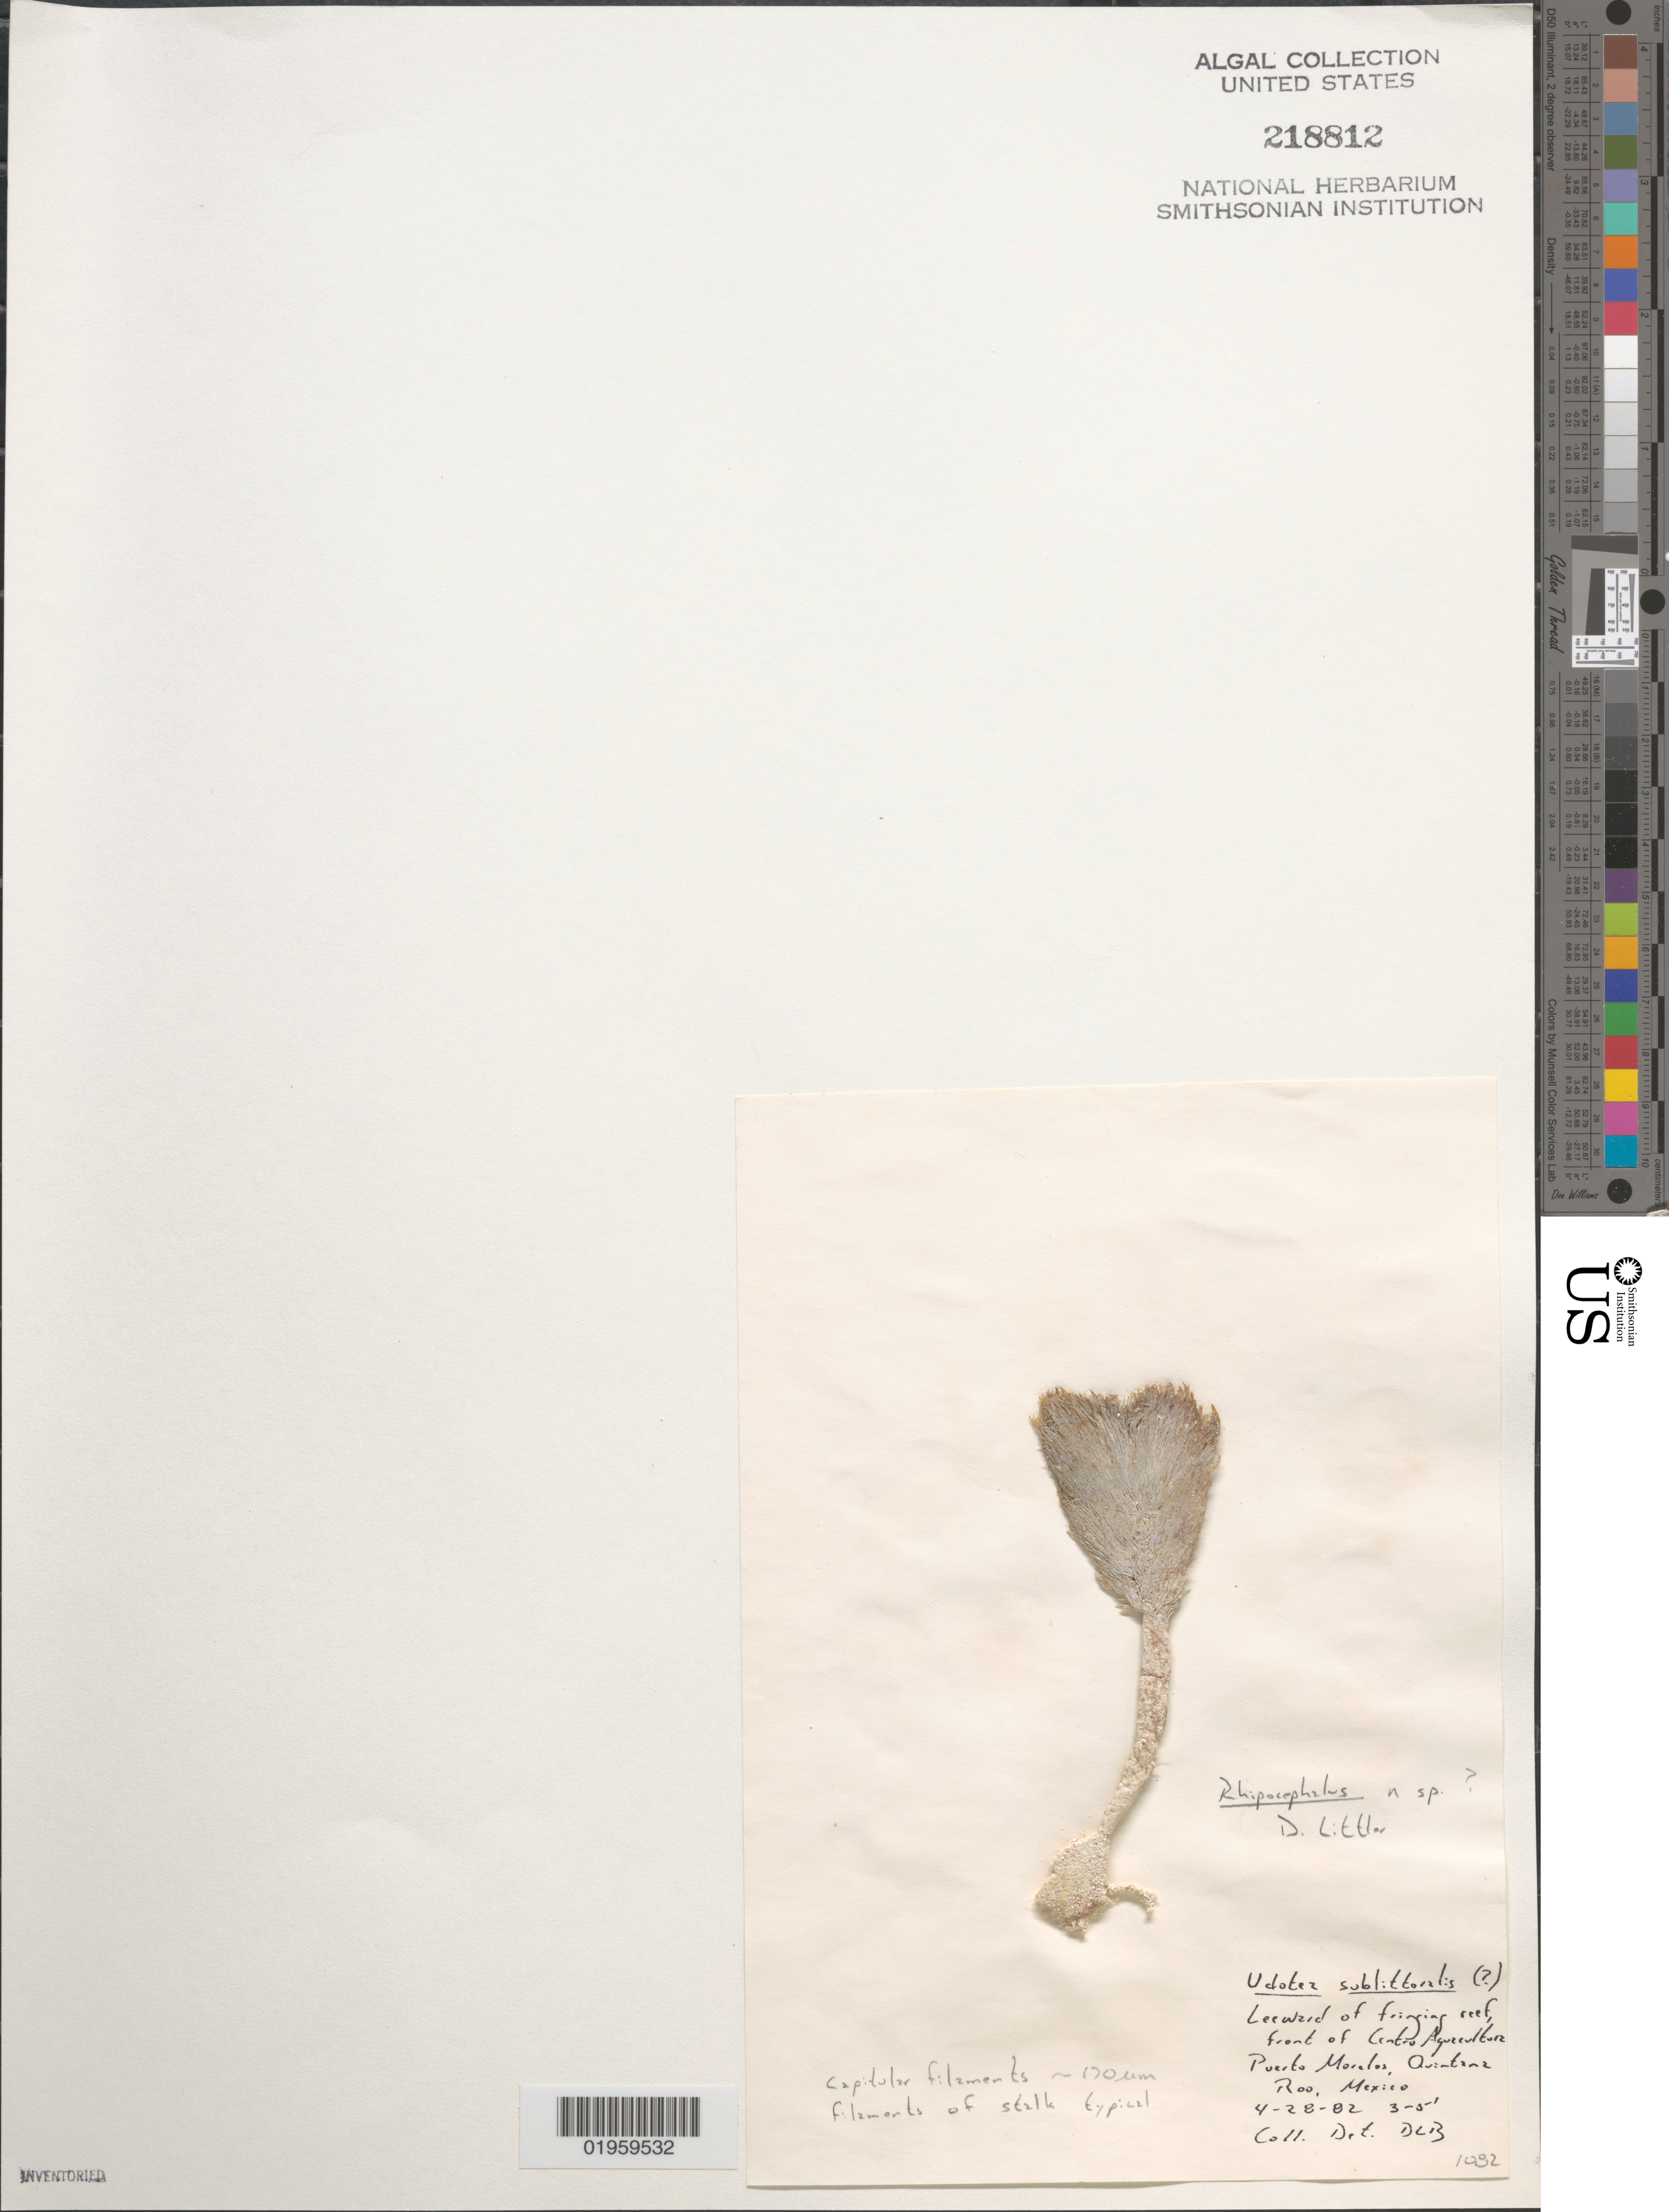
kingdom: Plantae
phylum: Chlorophyta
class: Ulvophyceae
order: Bryopsidales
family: Udoteaceae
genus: Rhipocephalus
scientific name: Rhipocephalus sp.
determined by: Ballantine, D. L.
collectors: D.L. Ballantine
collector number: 1082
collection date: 1982-04-28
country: Mexico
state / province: Quintana Roo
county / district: Puerto Morelos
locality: Leeward of fringing reef, front of Centro Aquacultura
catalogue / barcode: US 218812